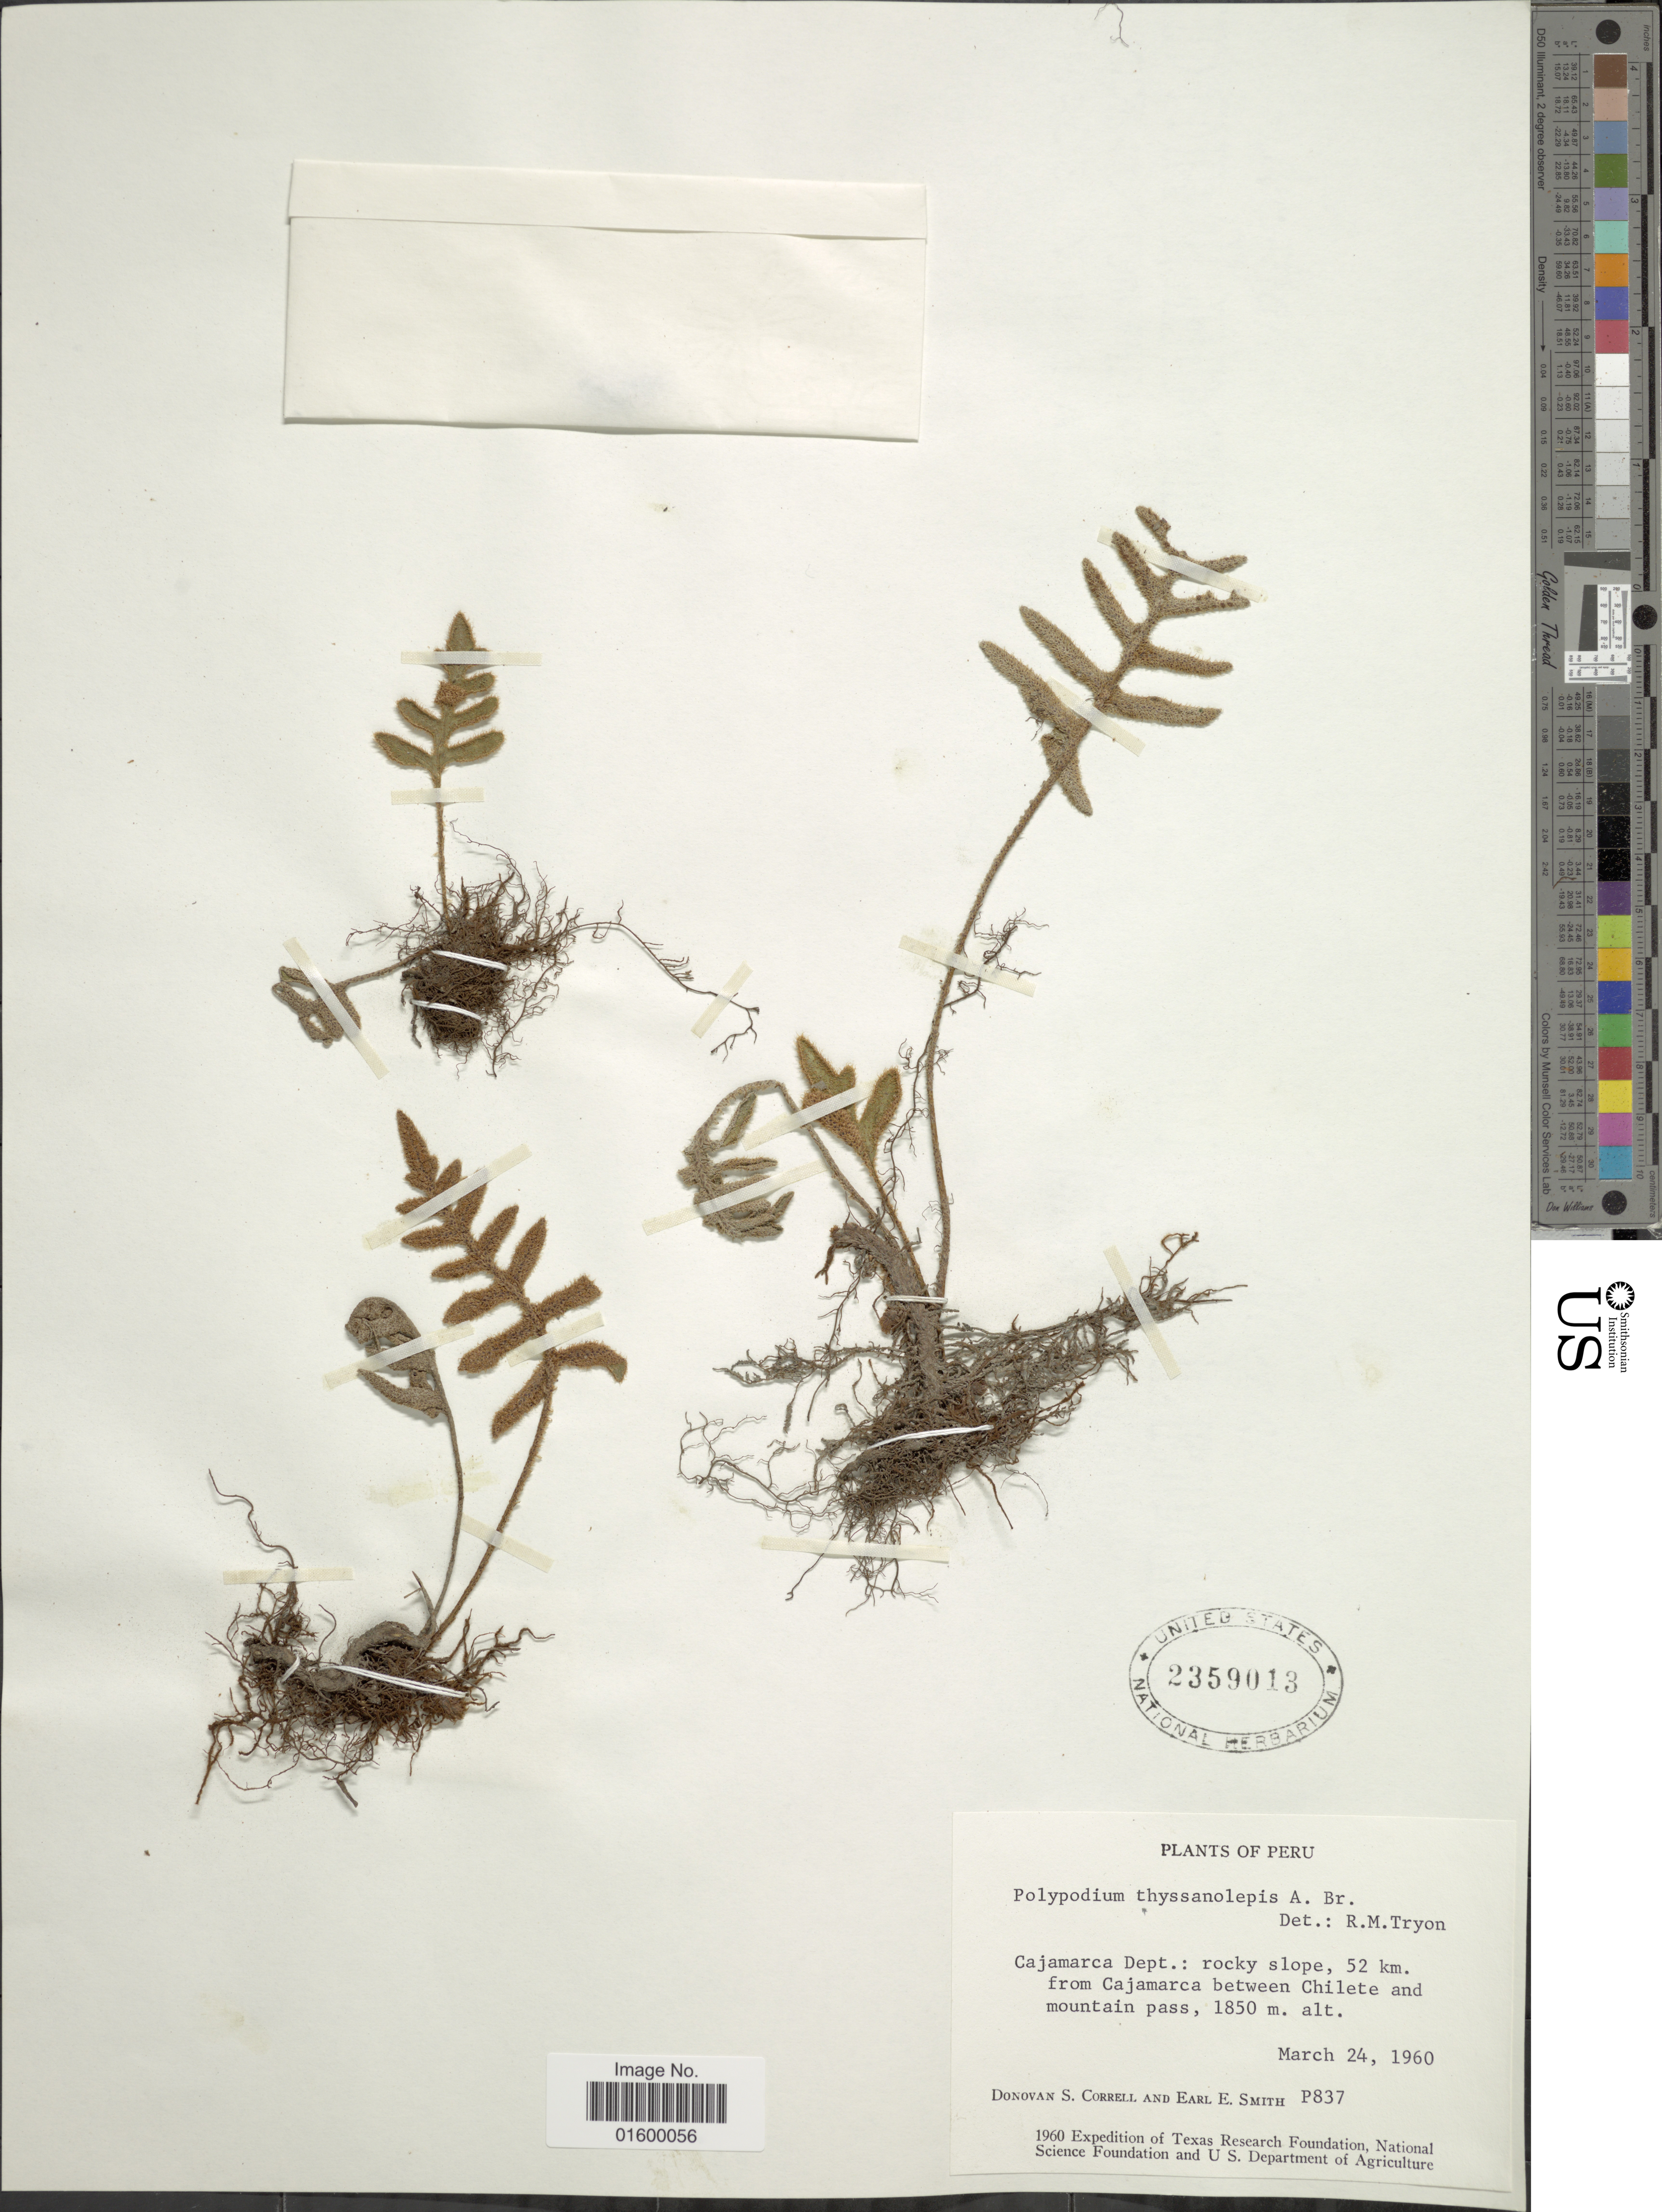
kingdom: Plantae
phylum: Tracheophyta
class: Polypodiopsida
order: Polypodiales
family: Polypodiaceae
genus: Pleopeltis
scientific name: Pleopeltis thyssanolepis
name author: (A. Braun ex Klotzsch) E.G. Andrews & Windham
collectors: D. S. Correll & E. E. Smith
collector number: P837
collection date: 1960-03-24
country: Peru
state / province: Cajamarca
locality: Cajamarca Dept., rockyslope 52 km from Cajamarca between Chilete and mountain pass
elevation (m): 1850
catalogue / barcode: US 2359013